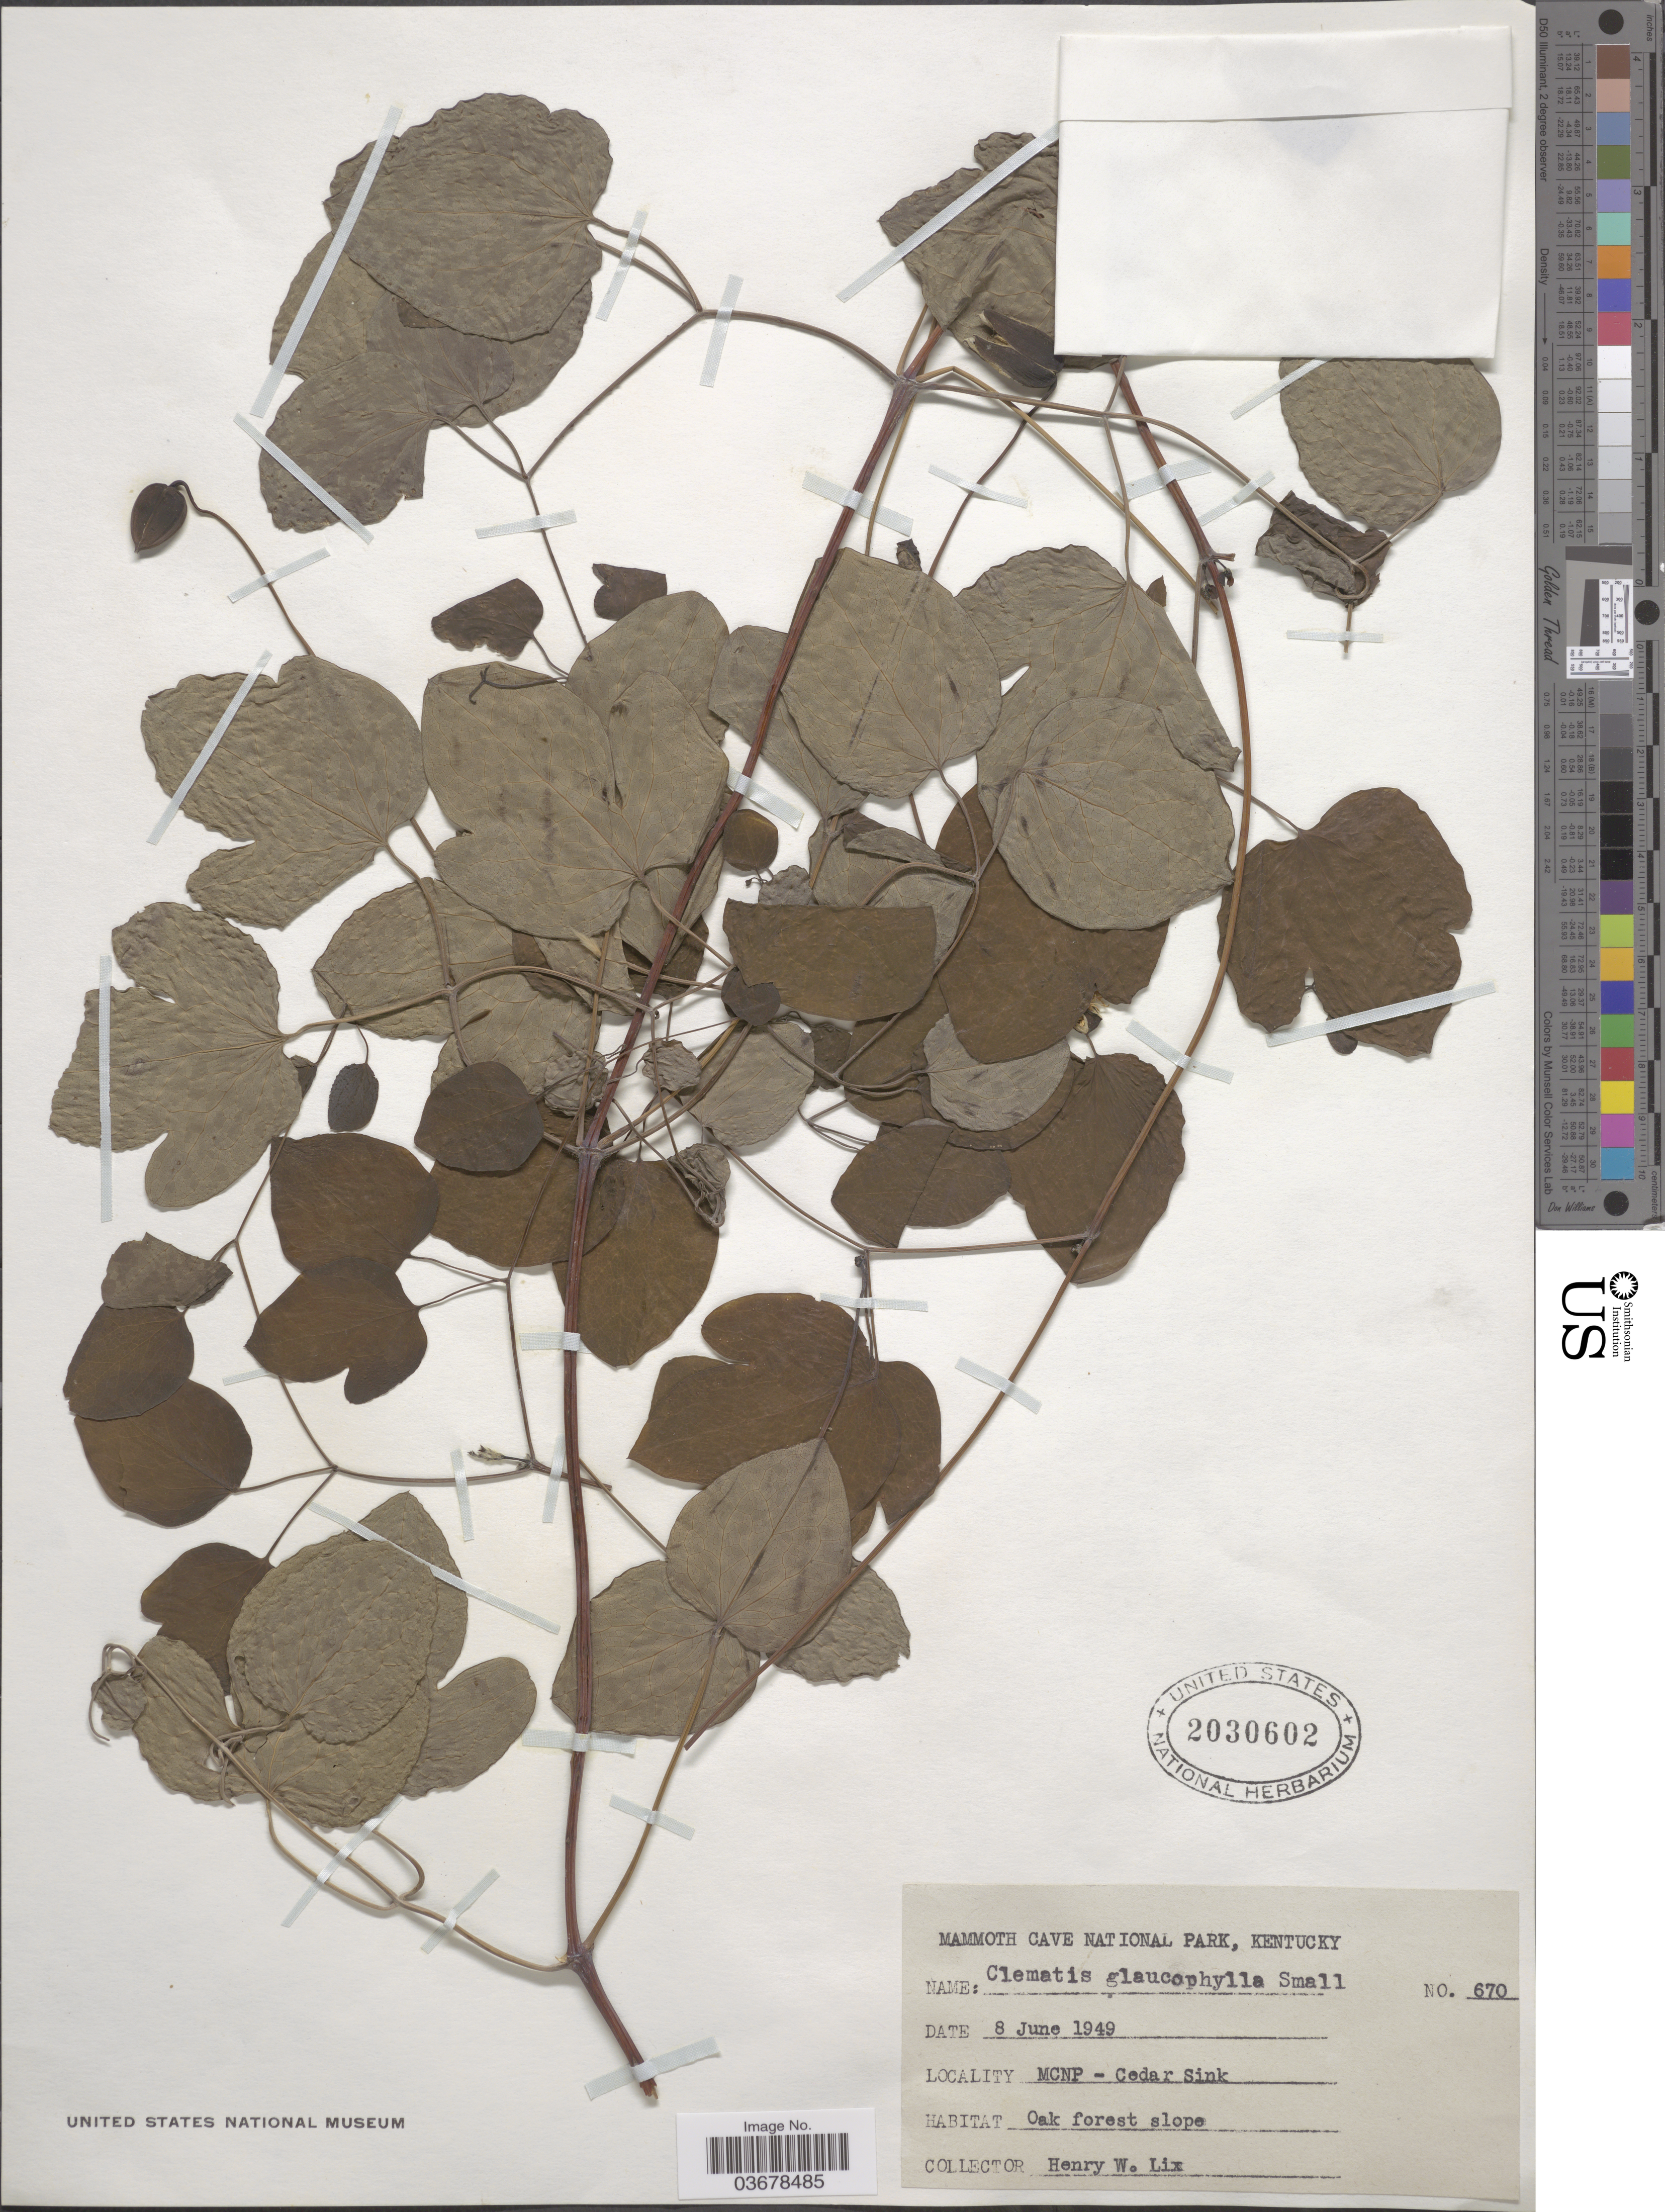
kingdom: Plantae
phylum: Tracheophyta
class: Magnoliopsida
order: Ranunculales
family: Ranunculaceae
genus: Clematis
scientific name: Clematis viorna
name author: L.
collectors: H. W. Lix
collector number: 670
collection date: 1949-06-08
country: United States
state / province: Kentucky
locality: Mammoth Cave National Park. MCNP - Cedar Sink. Oak forest slope.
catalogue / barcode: US 2030602